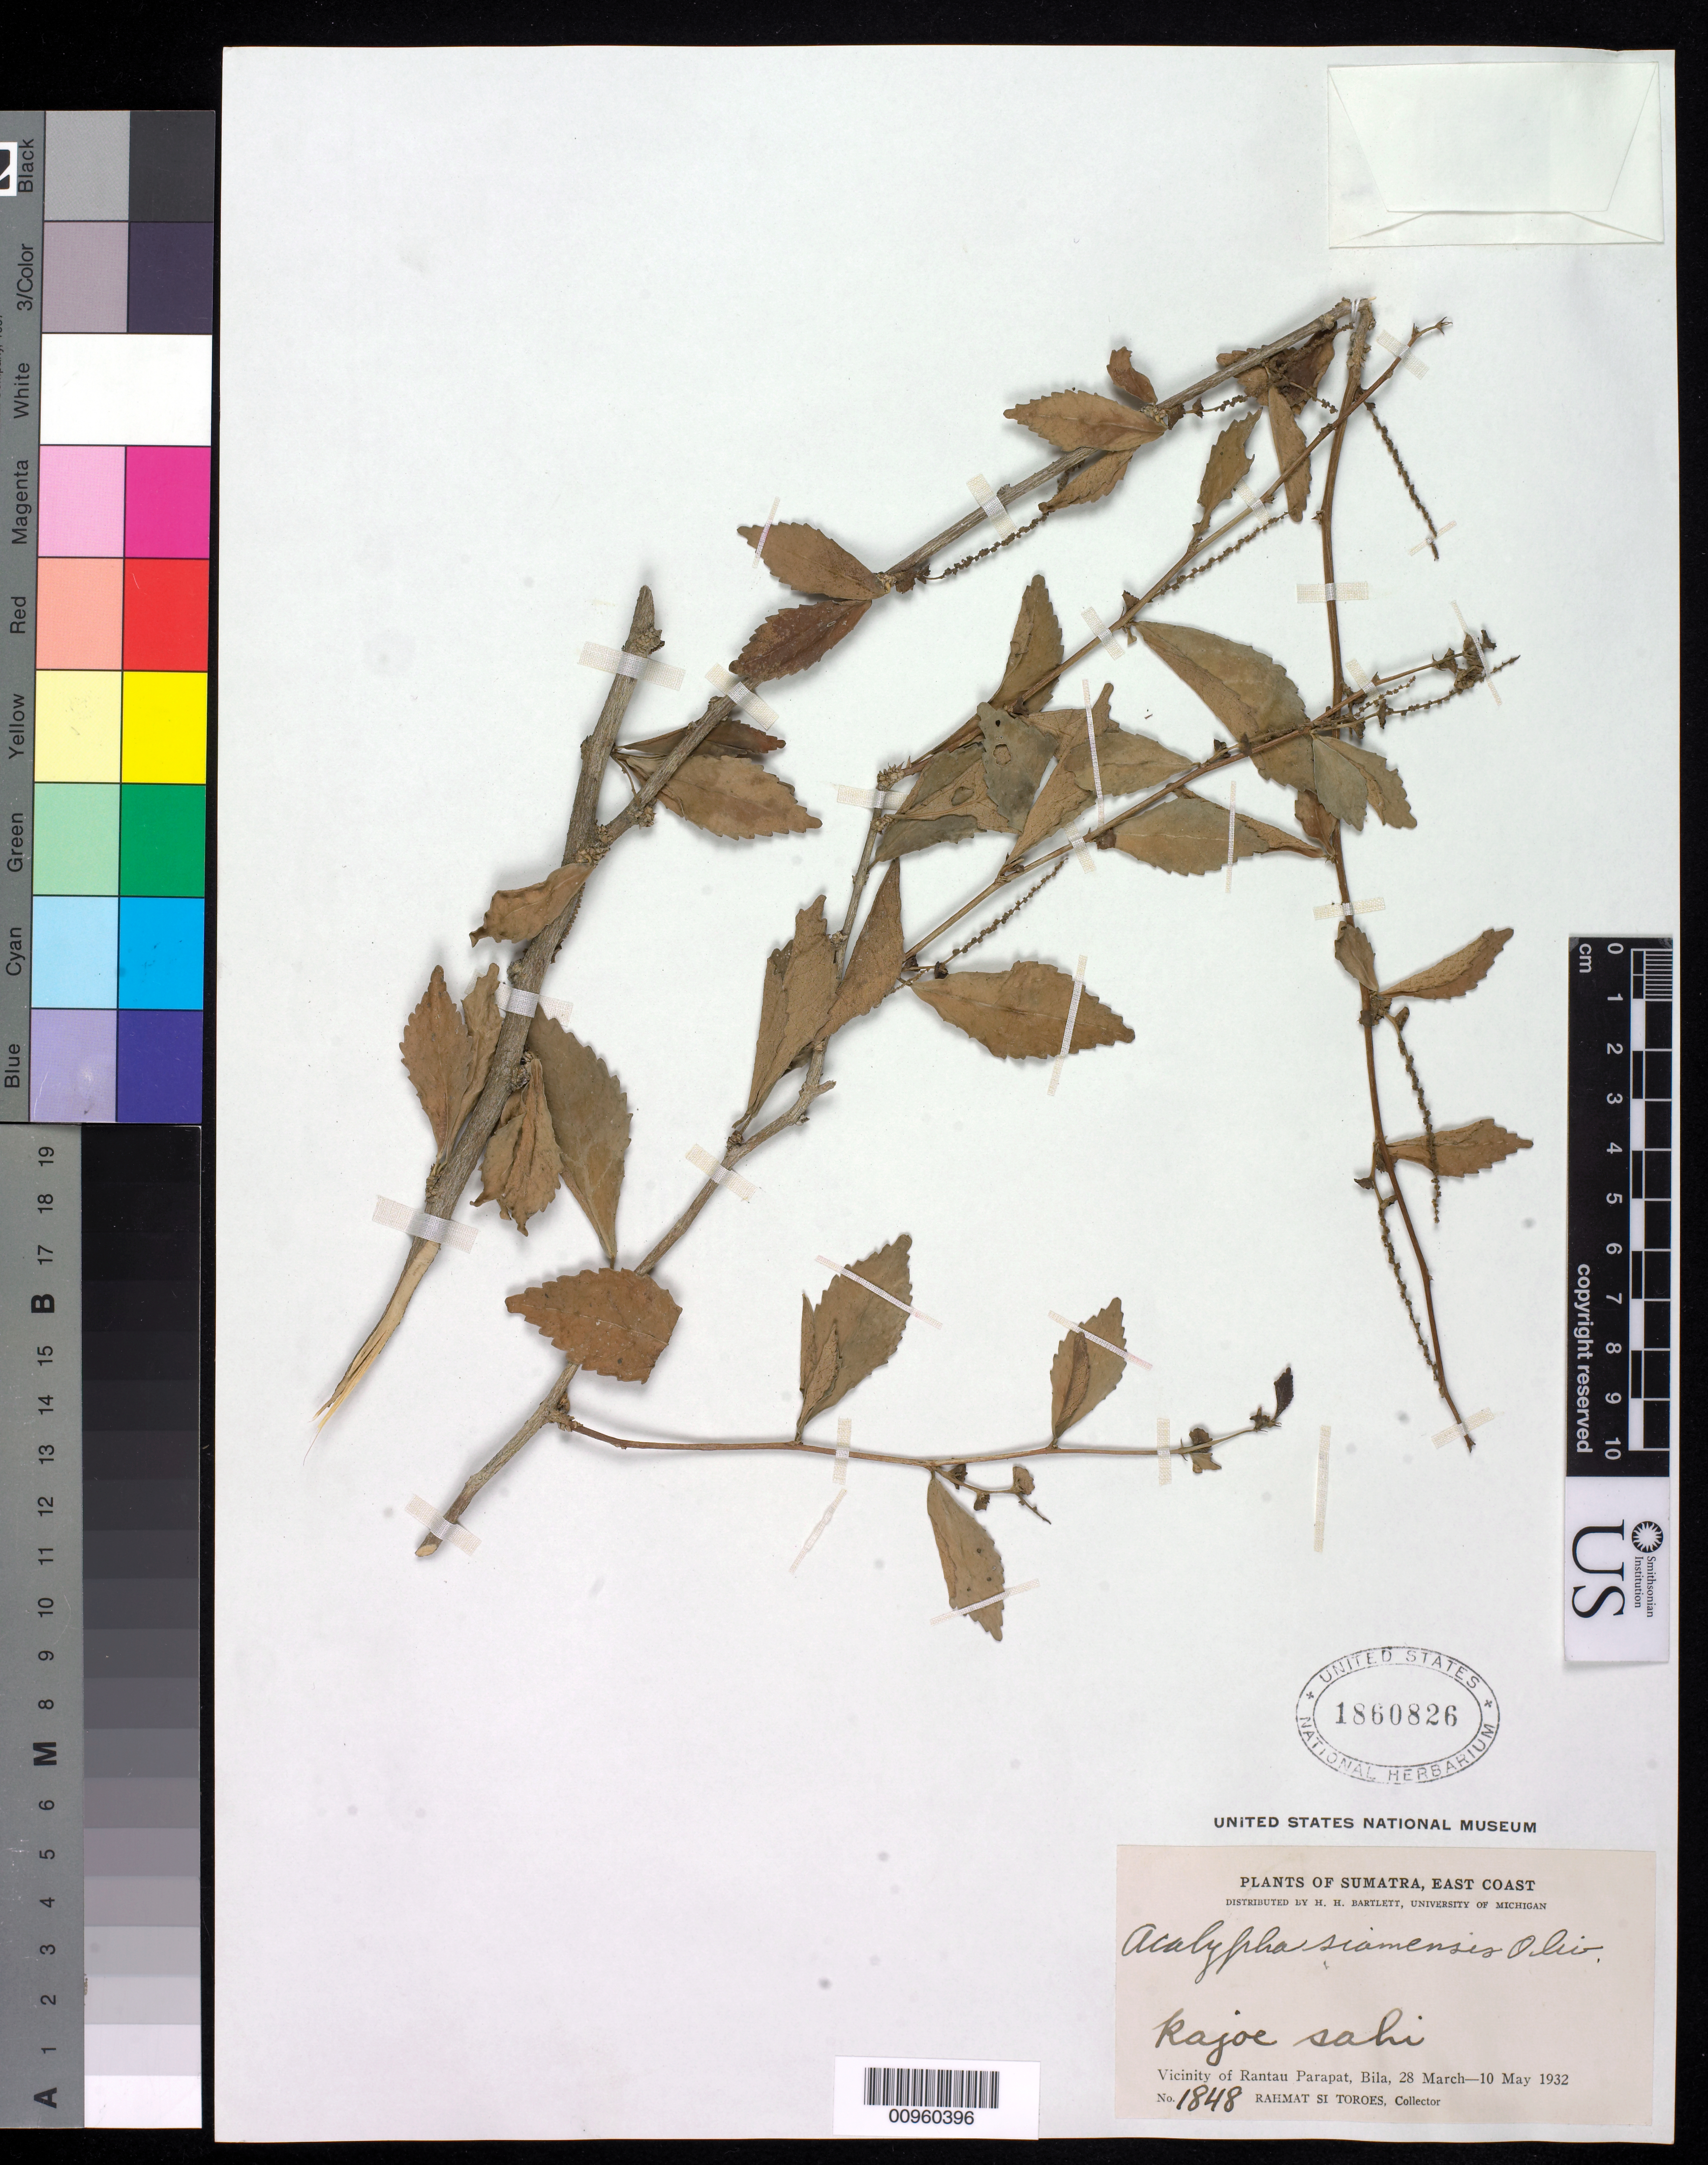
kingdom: Plantae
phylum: Tracheophyta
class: Magnoliopsida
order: Malpighiales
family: Euphorbiaceae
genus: Acalypha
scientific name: Acalypha siamensis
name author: Oliv. ex Gage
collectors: Rahmat Si Boeea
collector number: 1848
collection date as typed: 28 Mar 1932 to 10 May 1932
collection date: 1932-03-28/1932-05-10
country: Indonesia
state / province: Sumatra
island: Sumatra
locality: East Coast, Vicinity of Rantau Parapat, Bila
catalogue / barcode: US 1860826